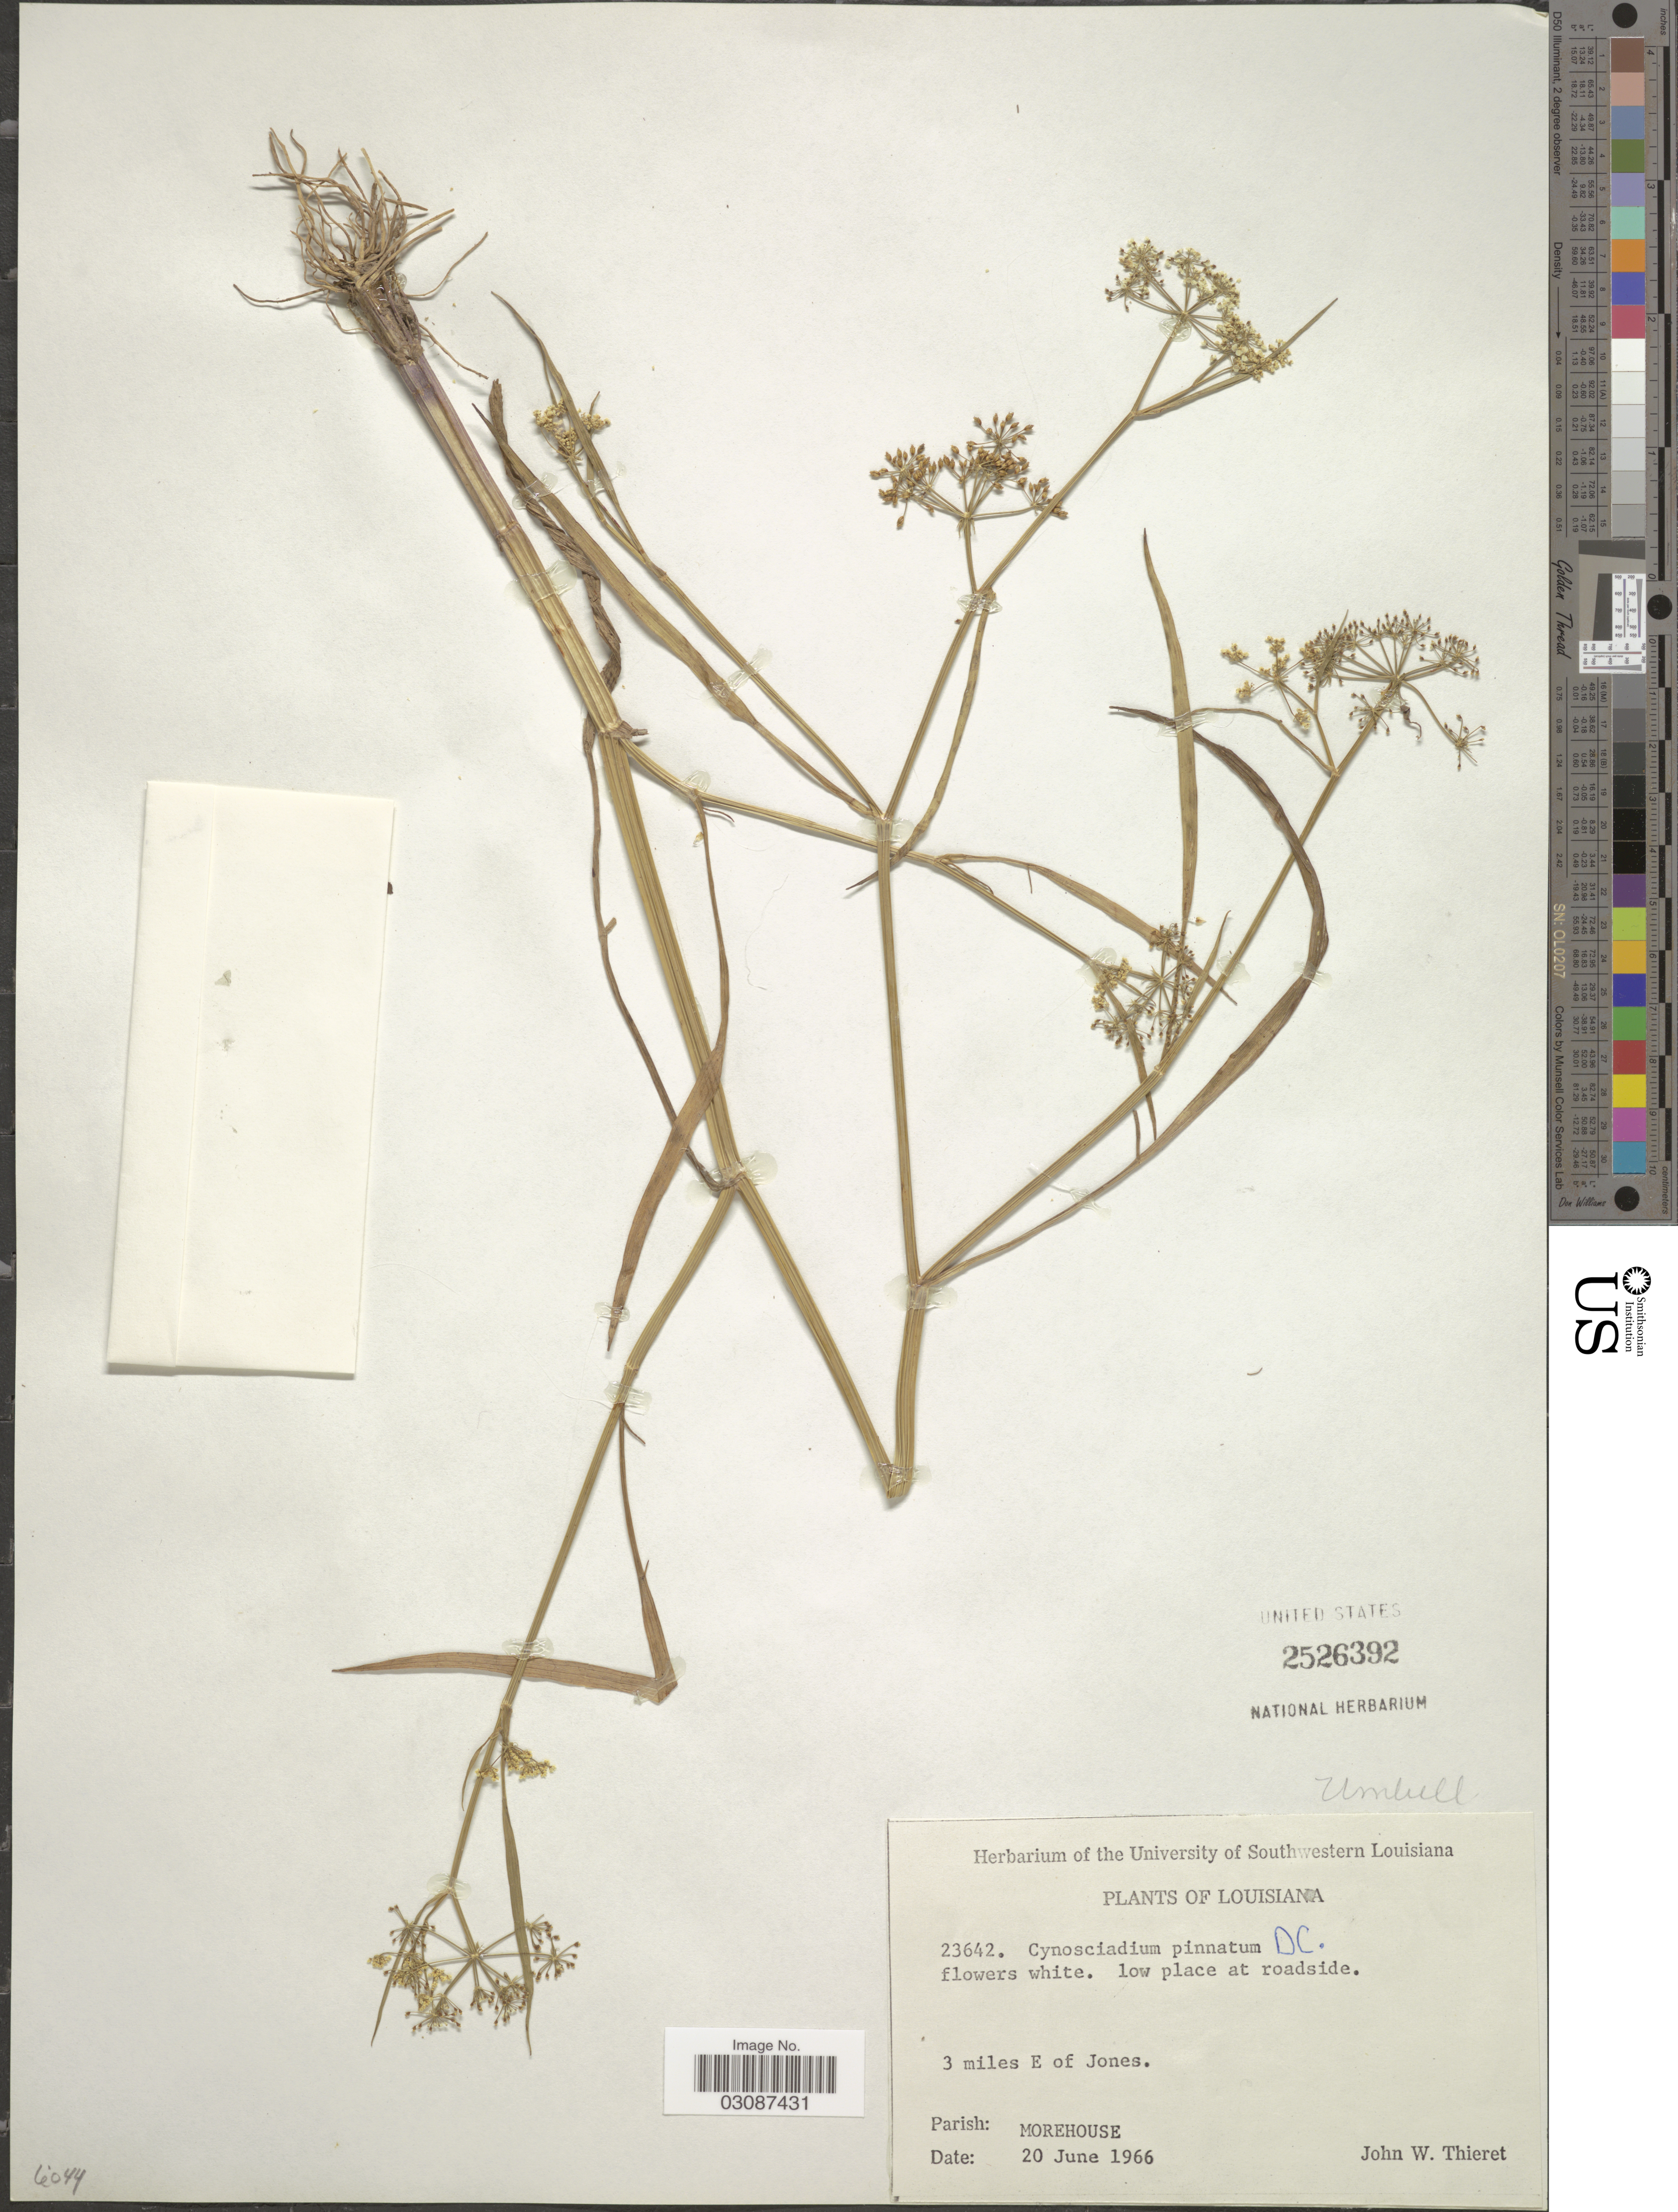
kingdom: Plantae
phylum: Tracheophyta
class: Magnoliopsida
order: Apiales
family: Apiaceae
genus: Limnosciadium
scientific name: Limnosciadium pinnatum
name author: (DC.) Mathias & Constance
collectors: J. W. Thieret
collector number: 23642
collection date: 1966-06-20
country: United States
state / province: Louisiana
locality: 3 miles E of Jones. Parish: Morehouse.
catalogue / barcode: US 2526392